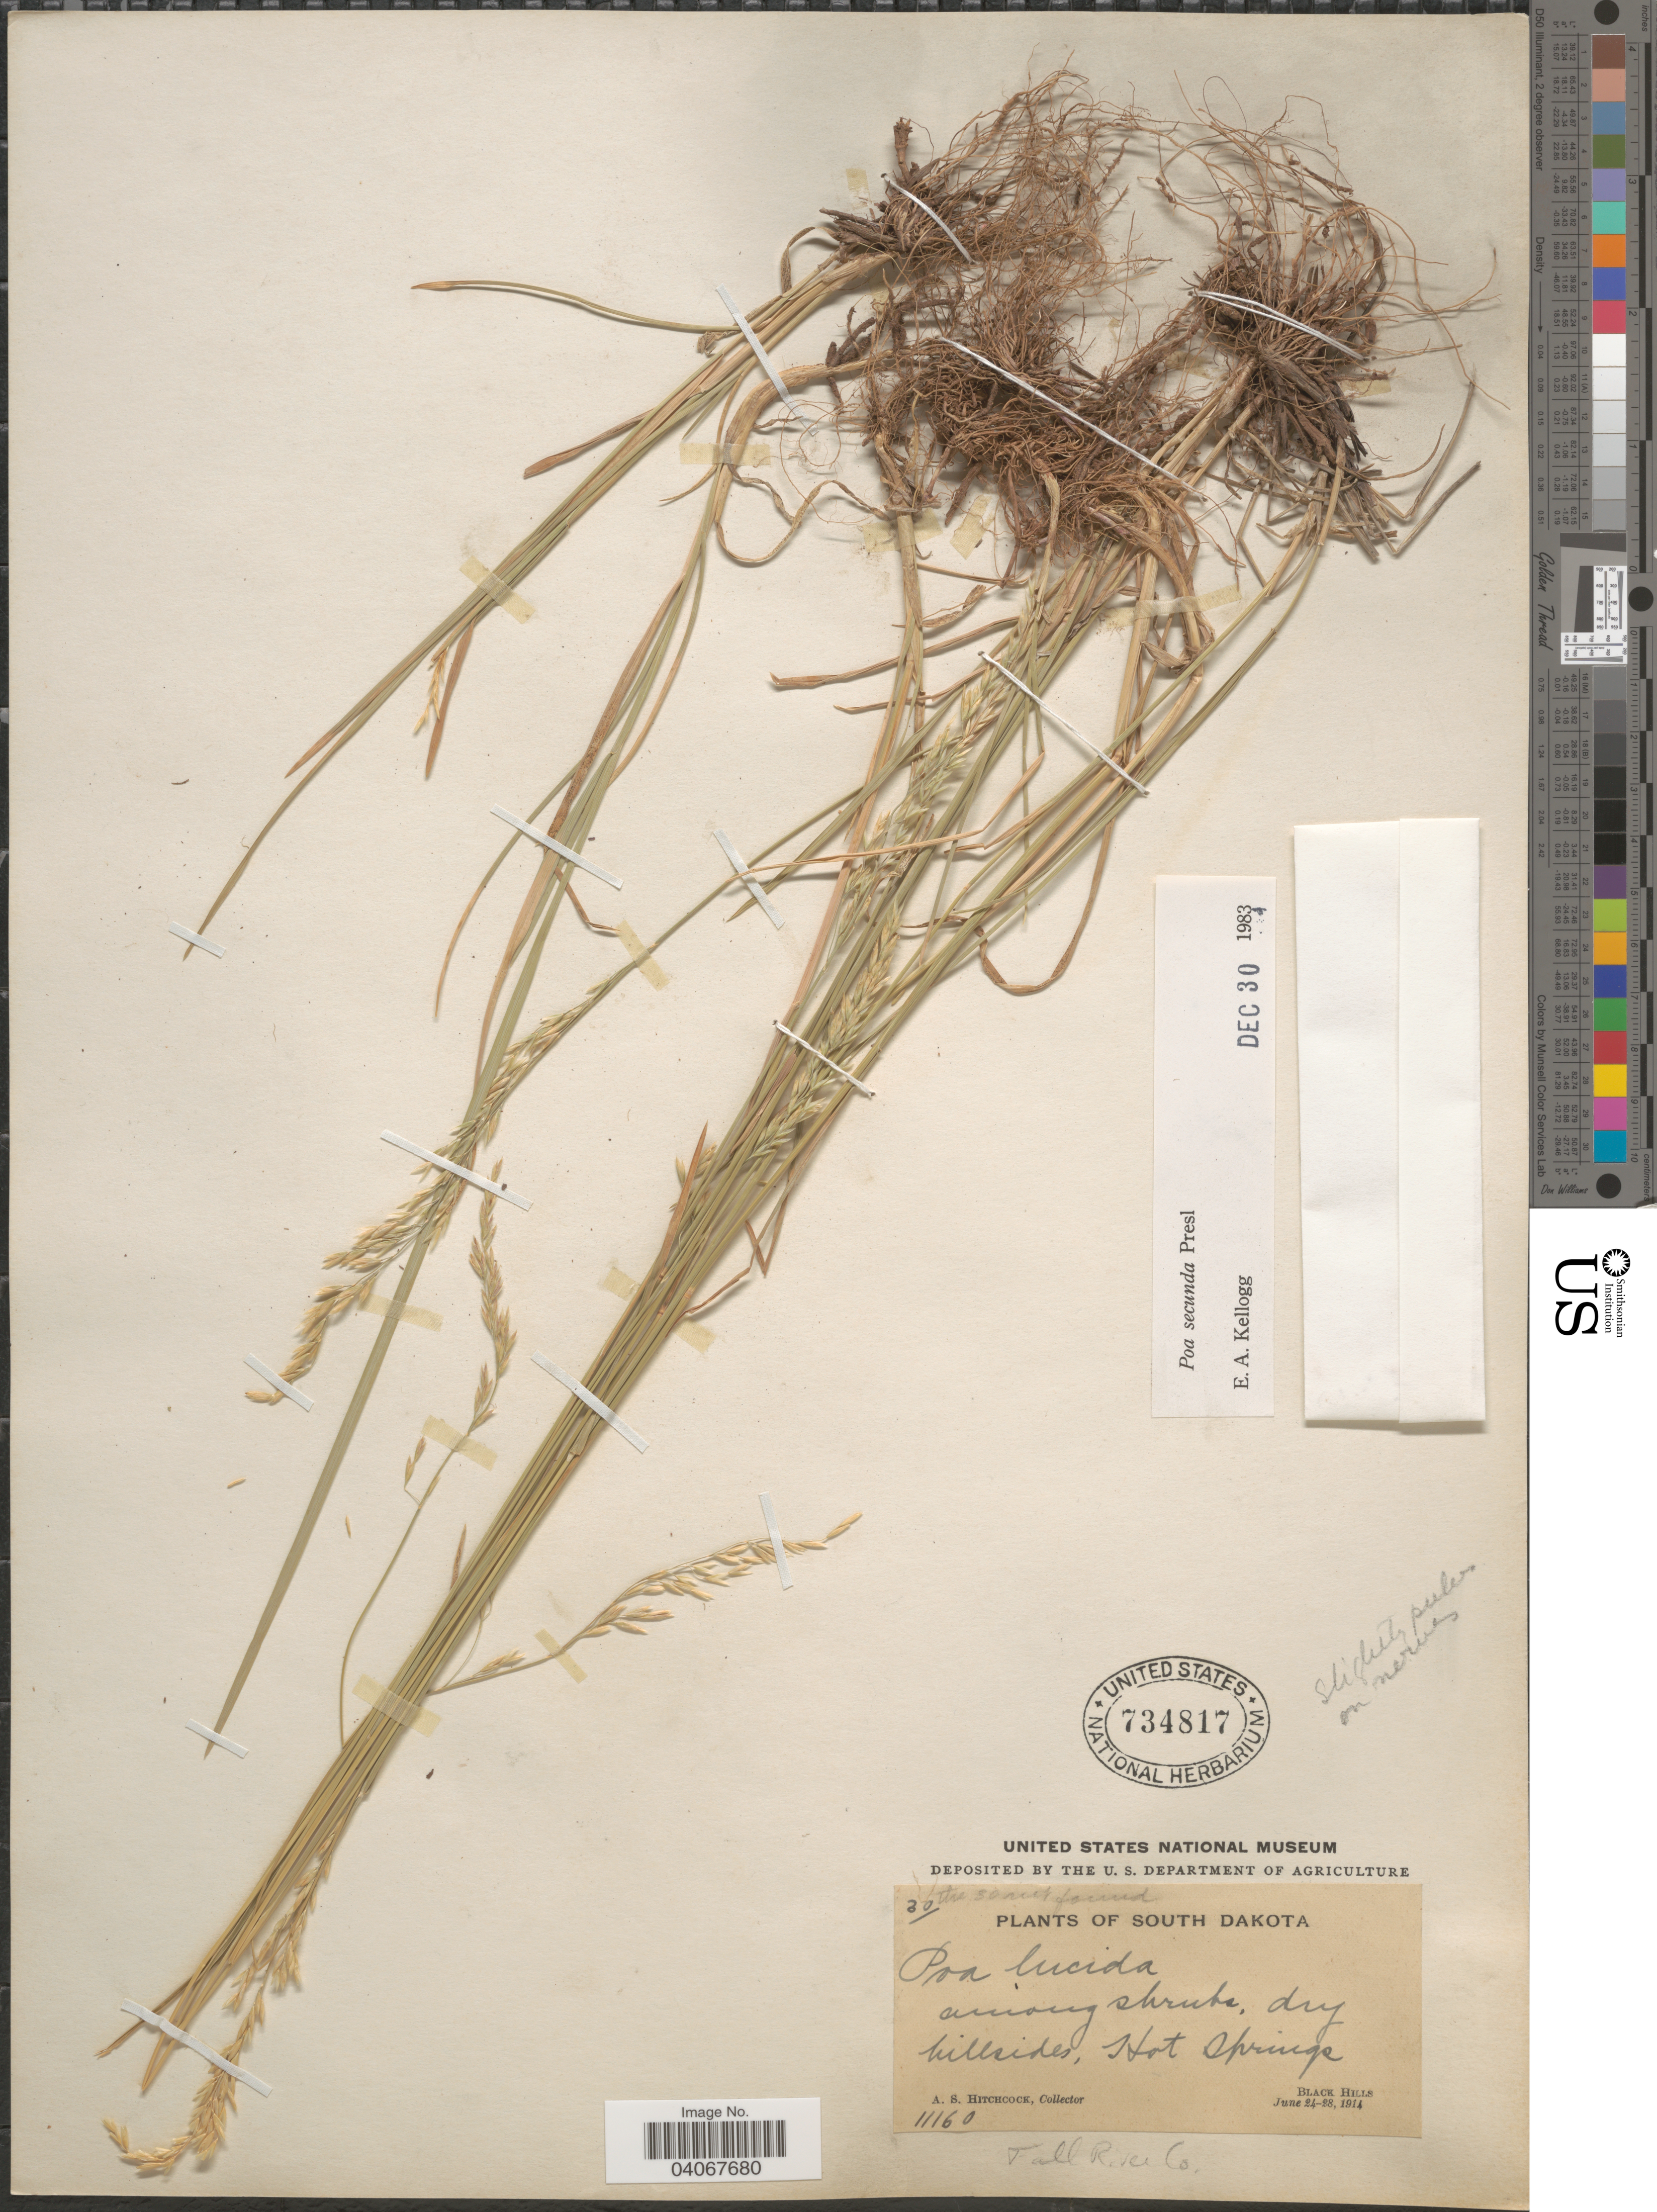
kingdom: Plantae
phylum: Tracheophyta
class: Liliopsida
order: Poales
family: Poaceae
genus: Poa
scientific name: Poa secunda subsp. secunda var. secunda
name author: J. Presl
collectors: A. S. Hitchcock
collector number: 11160/30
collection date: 1914-06-24/1914-06-28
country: United States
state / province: South Dakota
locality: Among shrubs, dry hillsides, Hot Springs. Black Hills. Fall River Co.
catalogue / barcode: US 734817